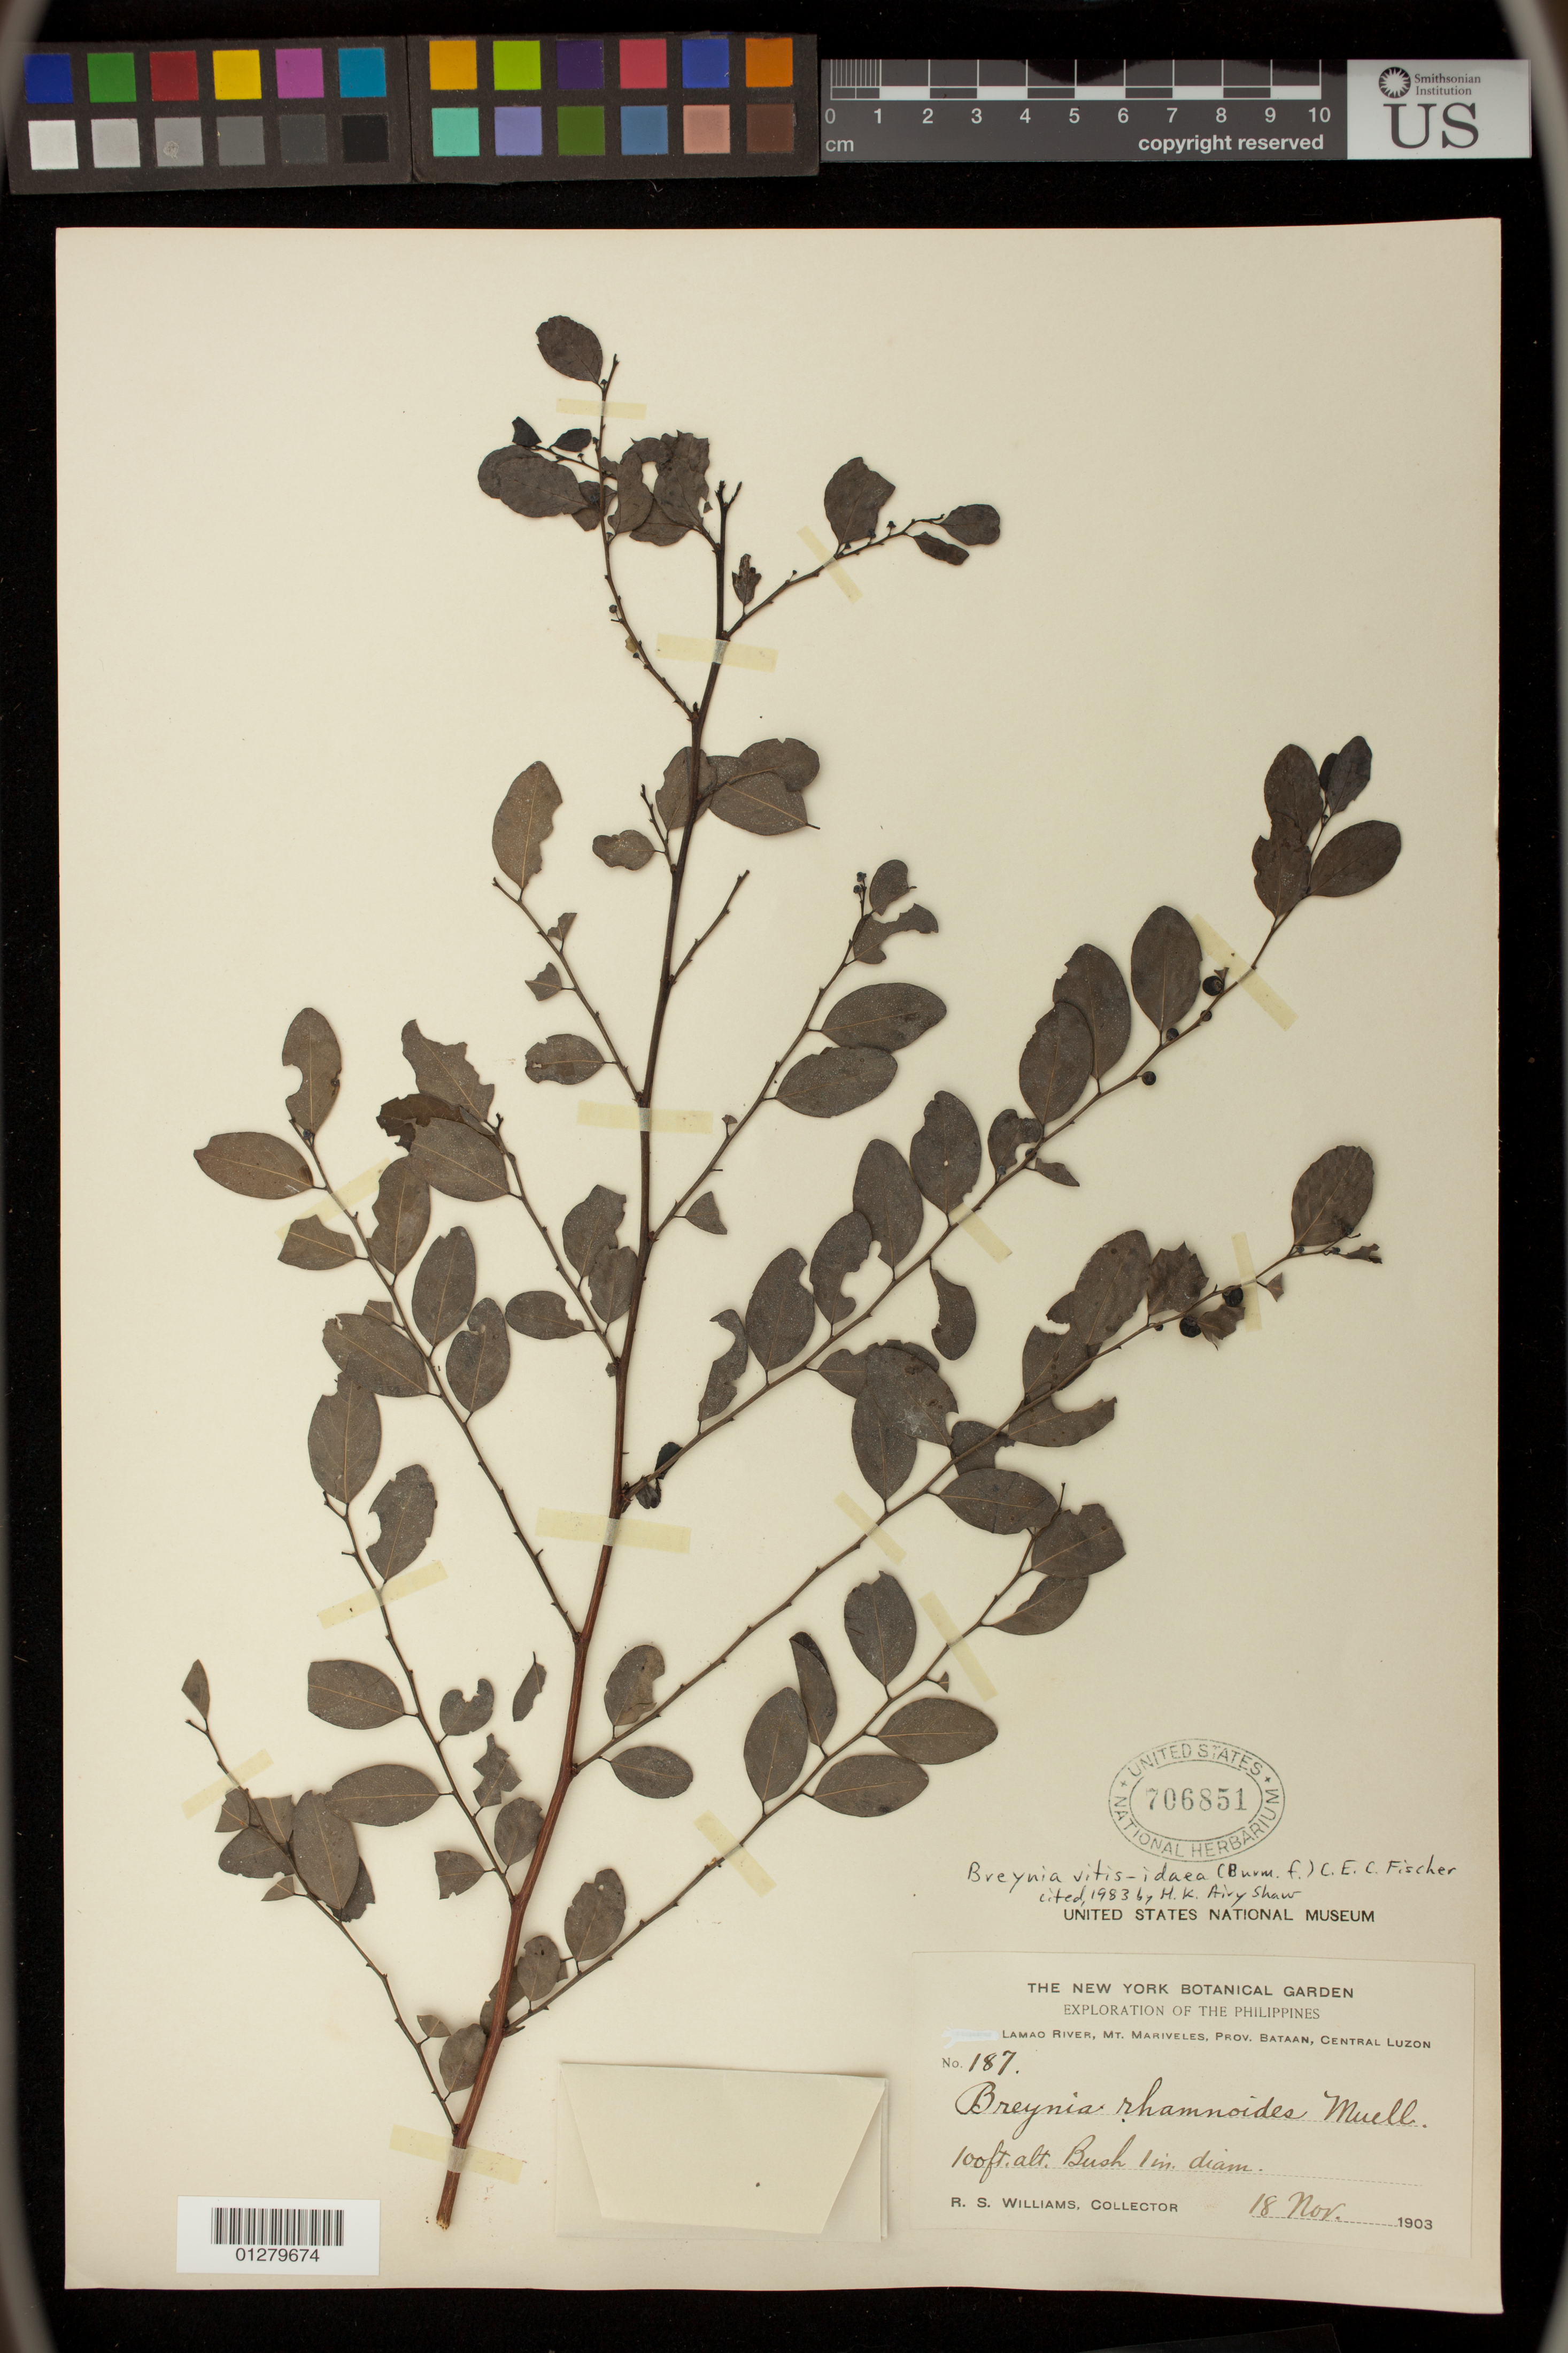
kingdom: Plantae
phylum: Tracheophyta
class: Magnoliopsida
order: Malpighiales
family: Phyllanthaceae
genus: Breynia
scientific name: Breynia vitis-idaea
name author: (Burm. f.) C.E.C. Fisch.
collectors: R. S. Williams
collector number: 187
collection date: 1903-11-18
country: Philippines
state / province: Central Luzon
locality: Lamao River, Mt. Mariveles, Prov. Bataan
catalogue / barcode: US 706851